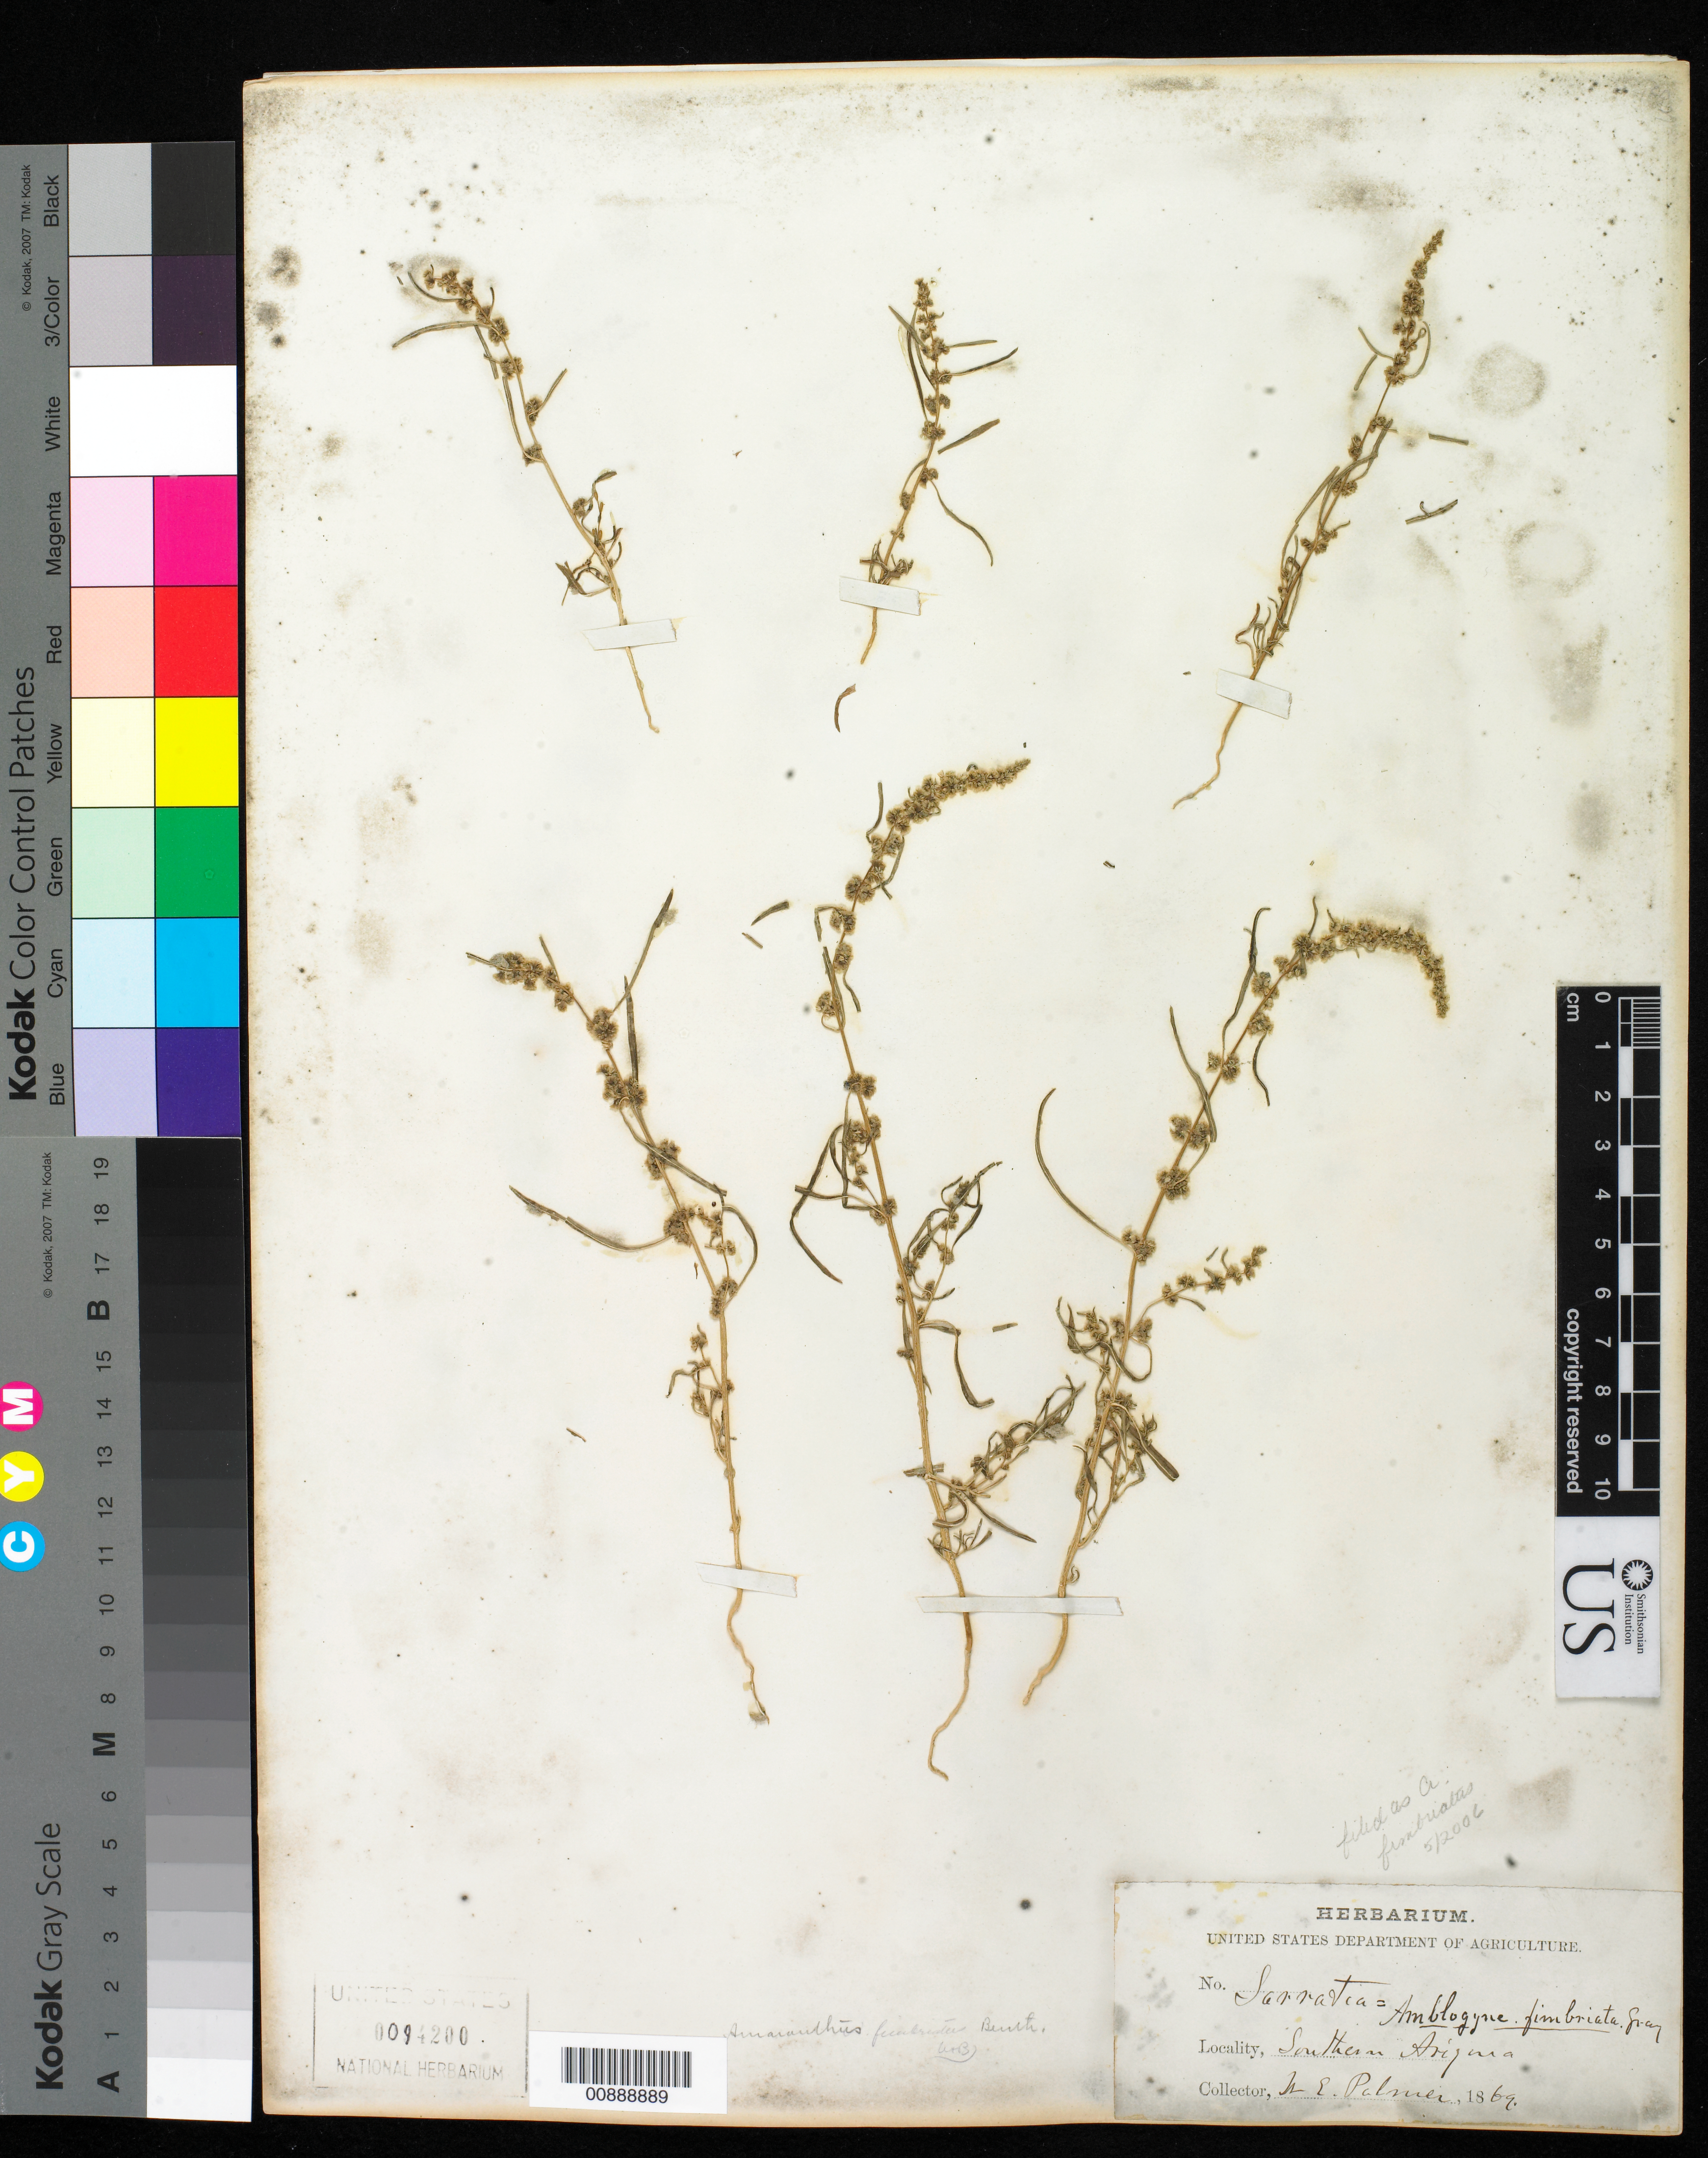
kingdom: Plantae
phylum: Tracheophyta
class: Magnoliopsida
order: Caryophyllales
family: Amaranthaceae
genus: Amaranthus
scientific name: Amaranthus fimbriatus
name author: (Torr.) Benth. ex S. Watson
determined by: Uline, E. B.; Bray, W. L.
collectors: E. Palmer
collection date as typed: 1869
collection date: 1869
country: United States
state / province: Arizona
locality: Southern Arizona.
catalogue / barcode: US 94200